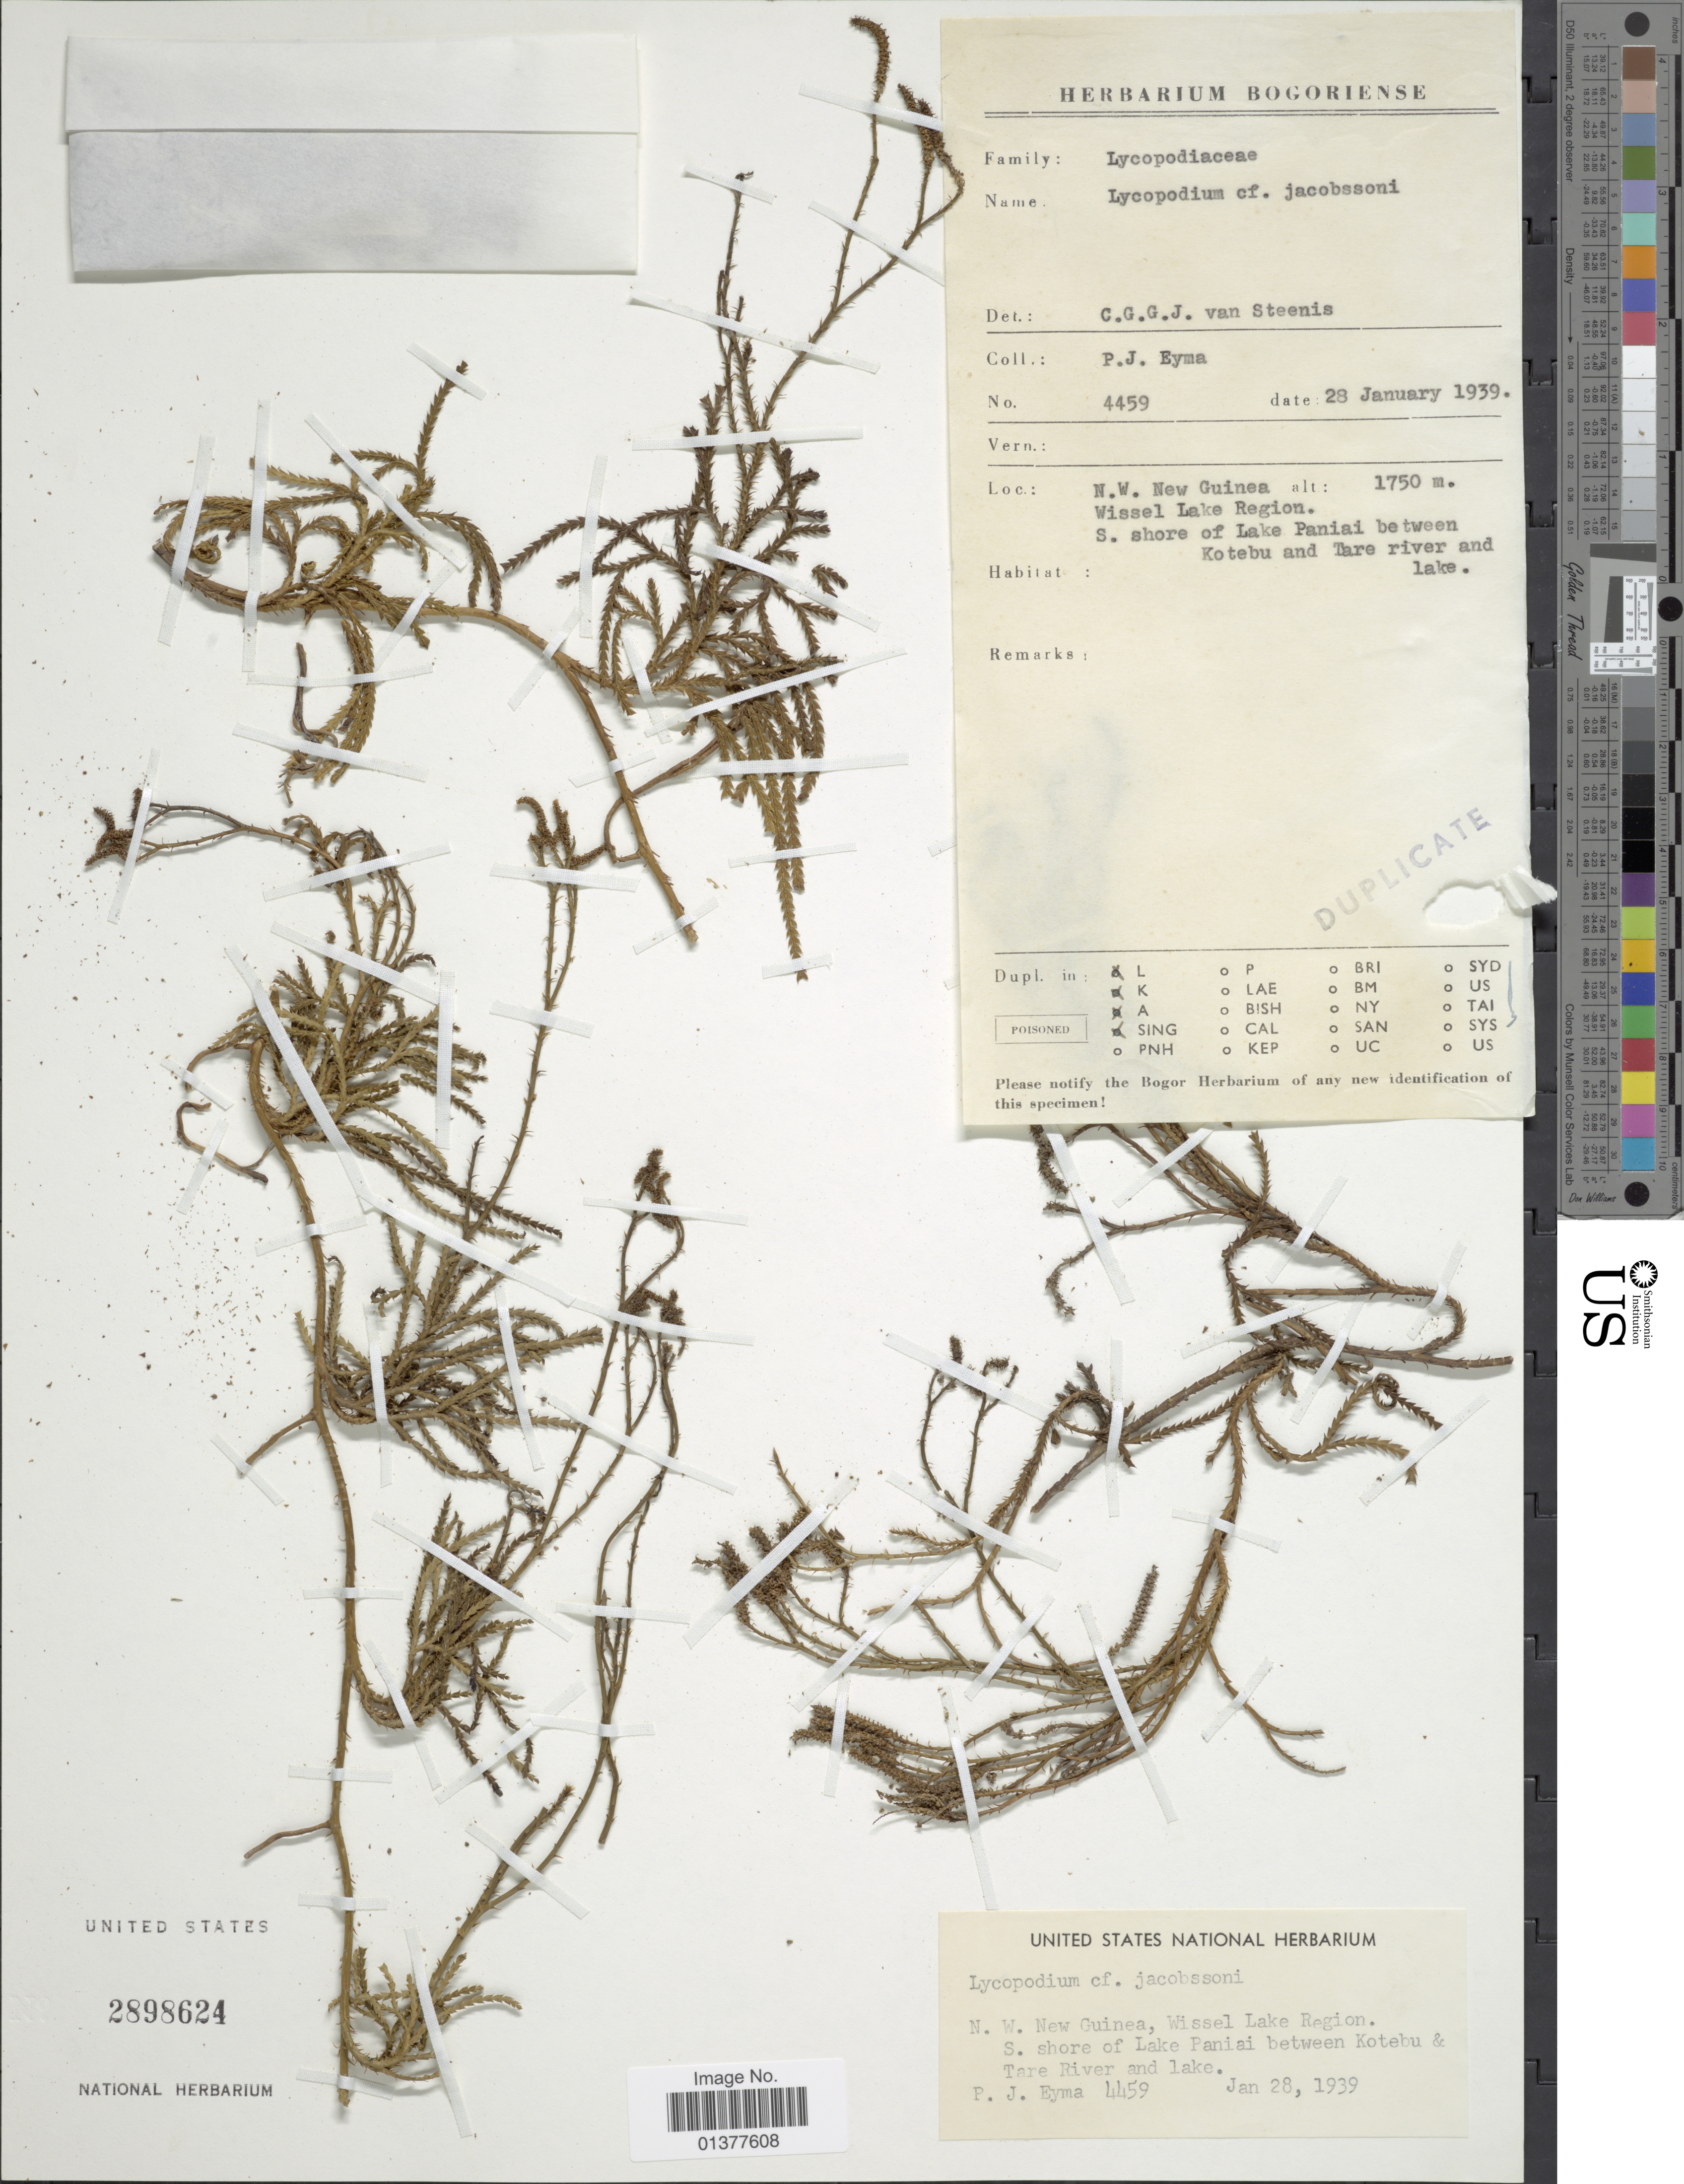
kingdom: Plantae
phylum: Tracheophyta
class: Lycopodiopsida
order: Lycopodiales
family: Lycopodiaceae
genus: Lycopodium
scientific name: Lycopodium casuarinoides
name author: Spring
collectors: P. J. Eyma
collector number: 4459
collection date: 1939-01-28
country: Indonesia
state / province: Papua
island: New Guinea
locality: N.Q. New Guinea, Wissel lake region, S. shore of lake Paniai between Kotebu and Tare River and Lake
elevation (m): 1750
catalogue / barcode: US 2898624